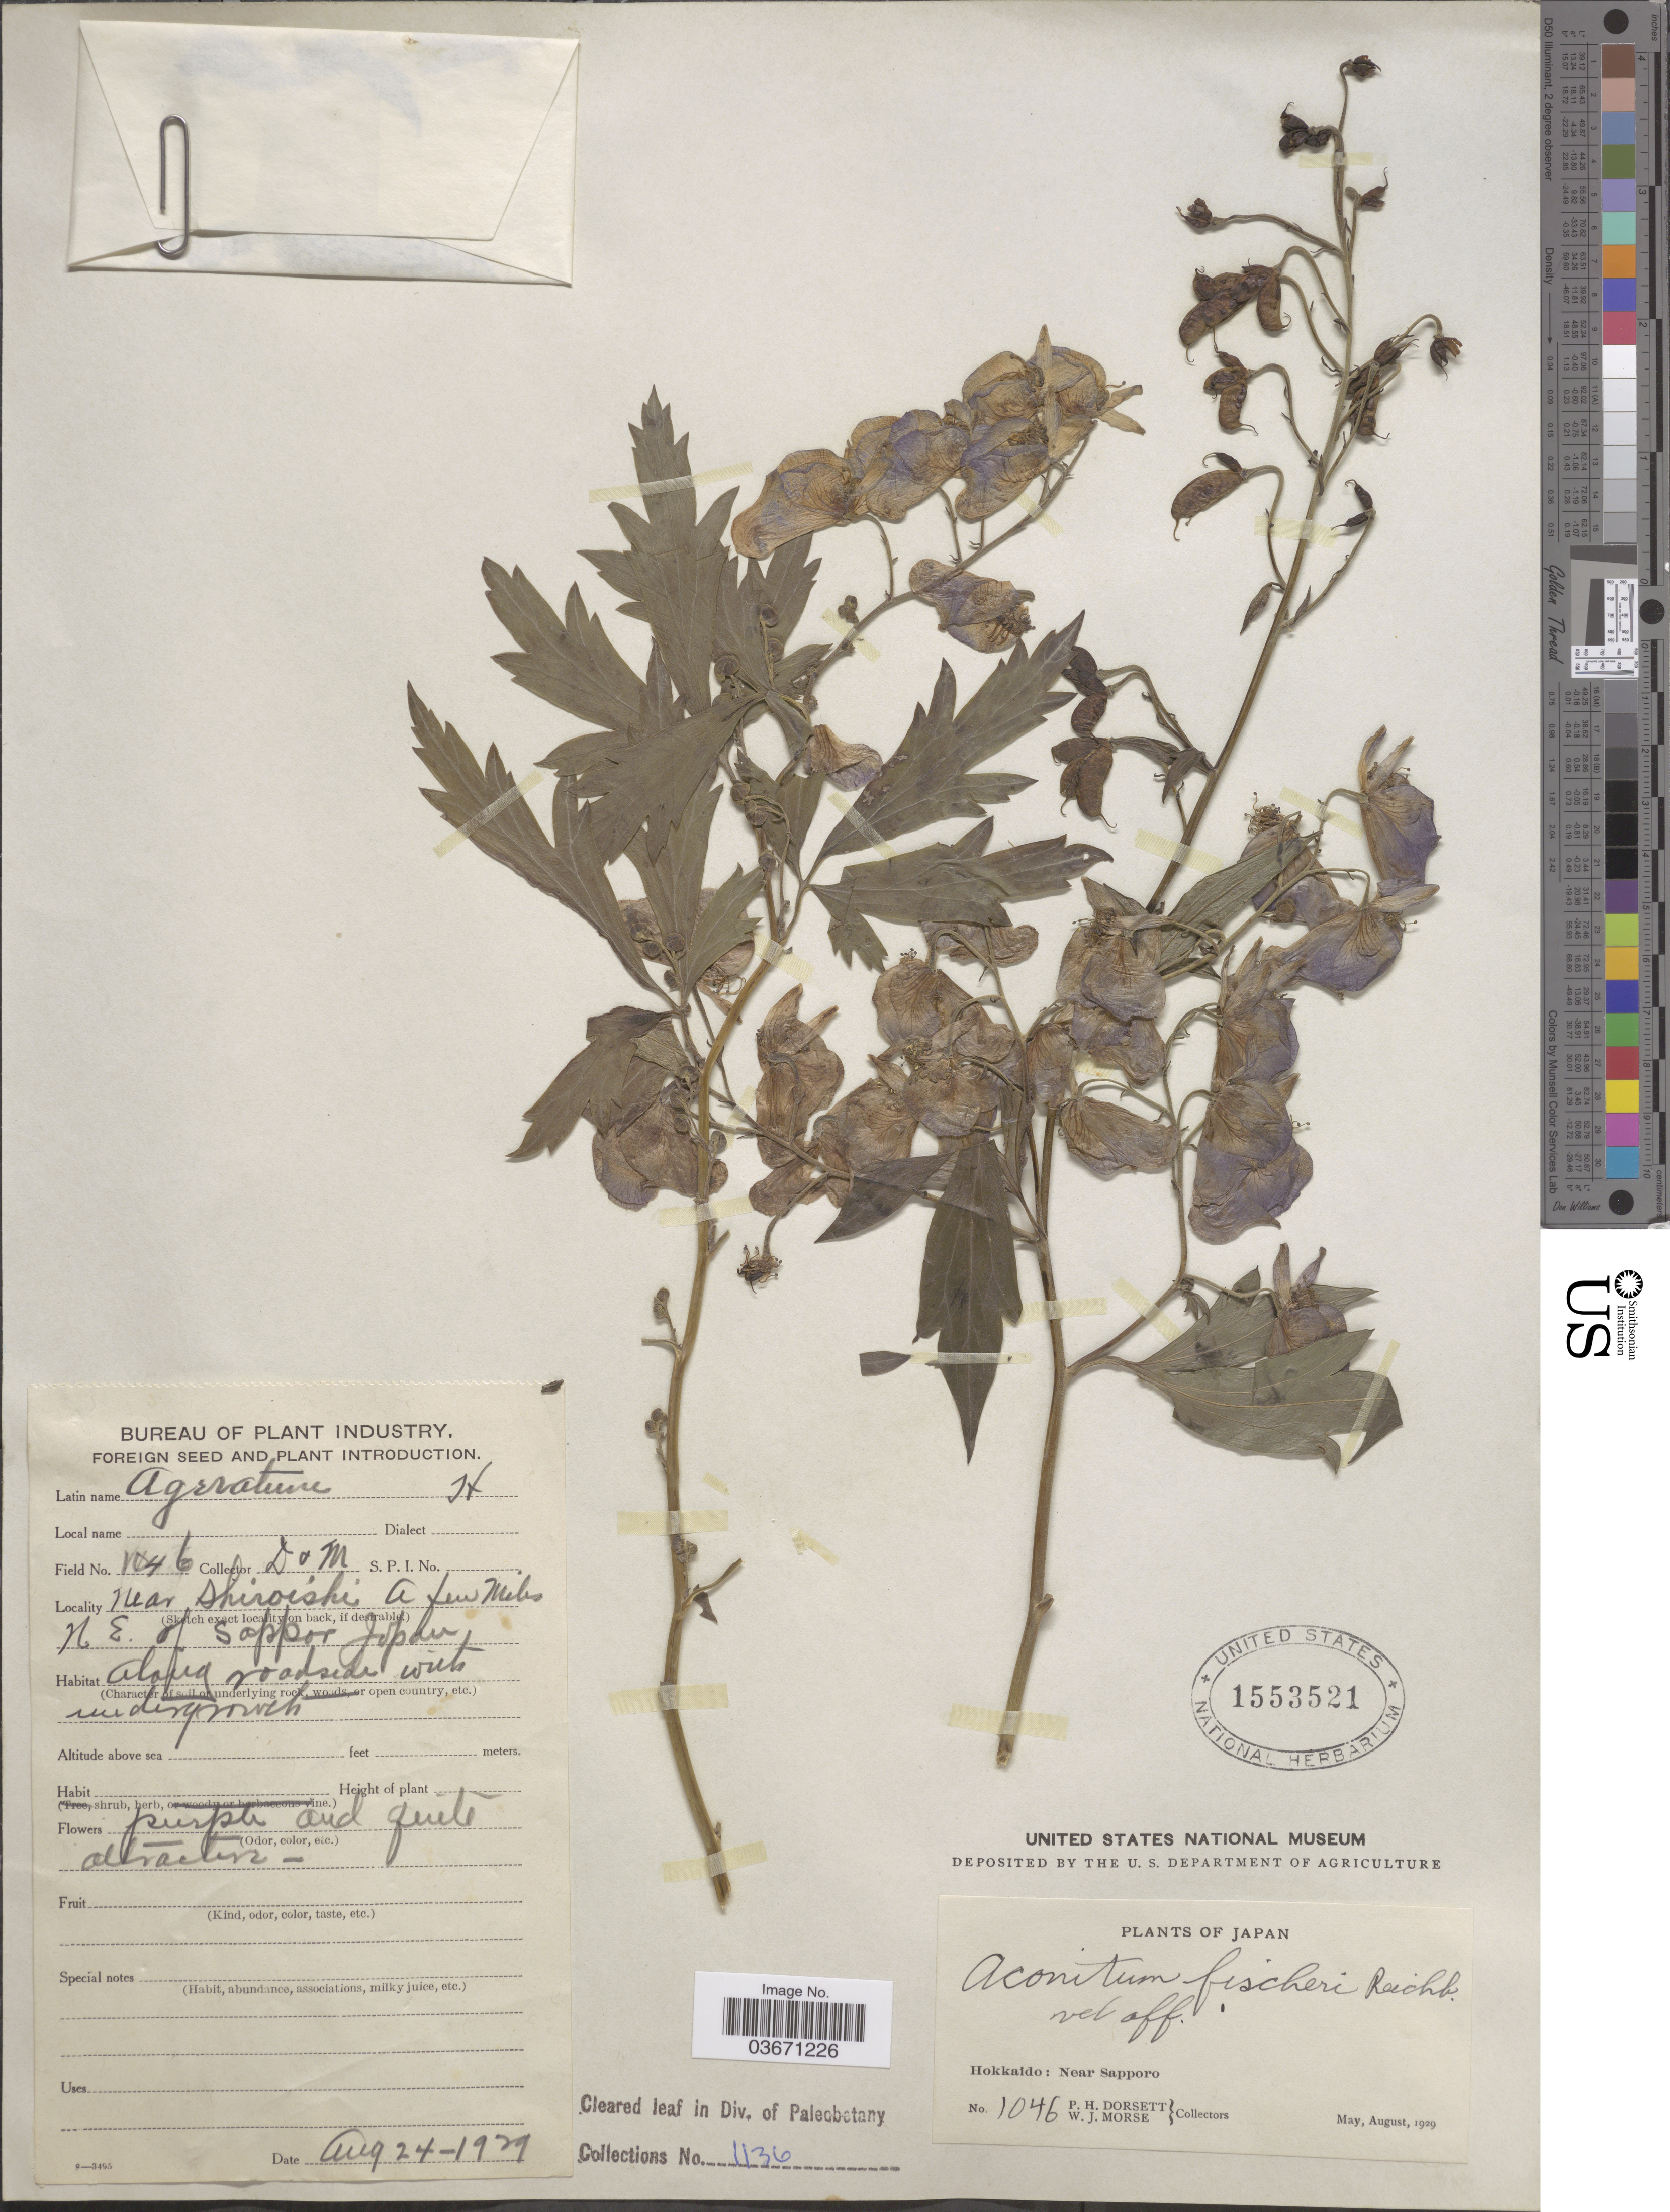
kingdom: Plantae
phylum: Tracheophyta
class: Magnoliopsida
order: Ranunculales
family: Ranunculaceae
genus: Aconitum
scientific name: Aconitum fischeri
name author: Rchb.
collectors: P. H. Dorsett & W. J. Morse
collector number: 1046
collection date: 1929-08-24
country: Japan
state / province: Hokkaidō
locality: Near Shiroishi. A few miles N.E. of Sappor.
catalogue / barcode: US 1553521